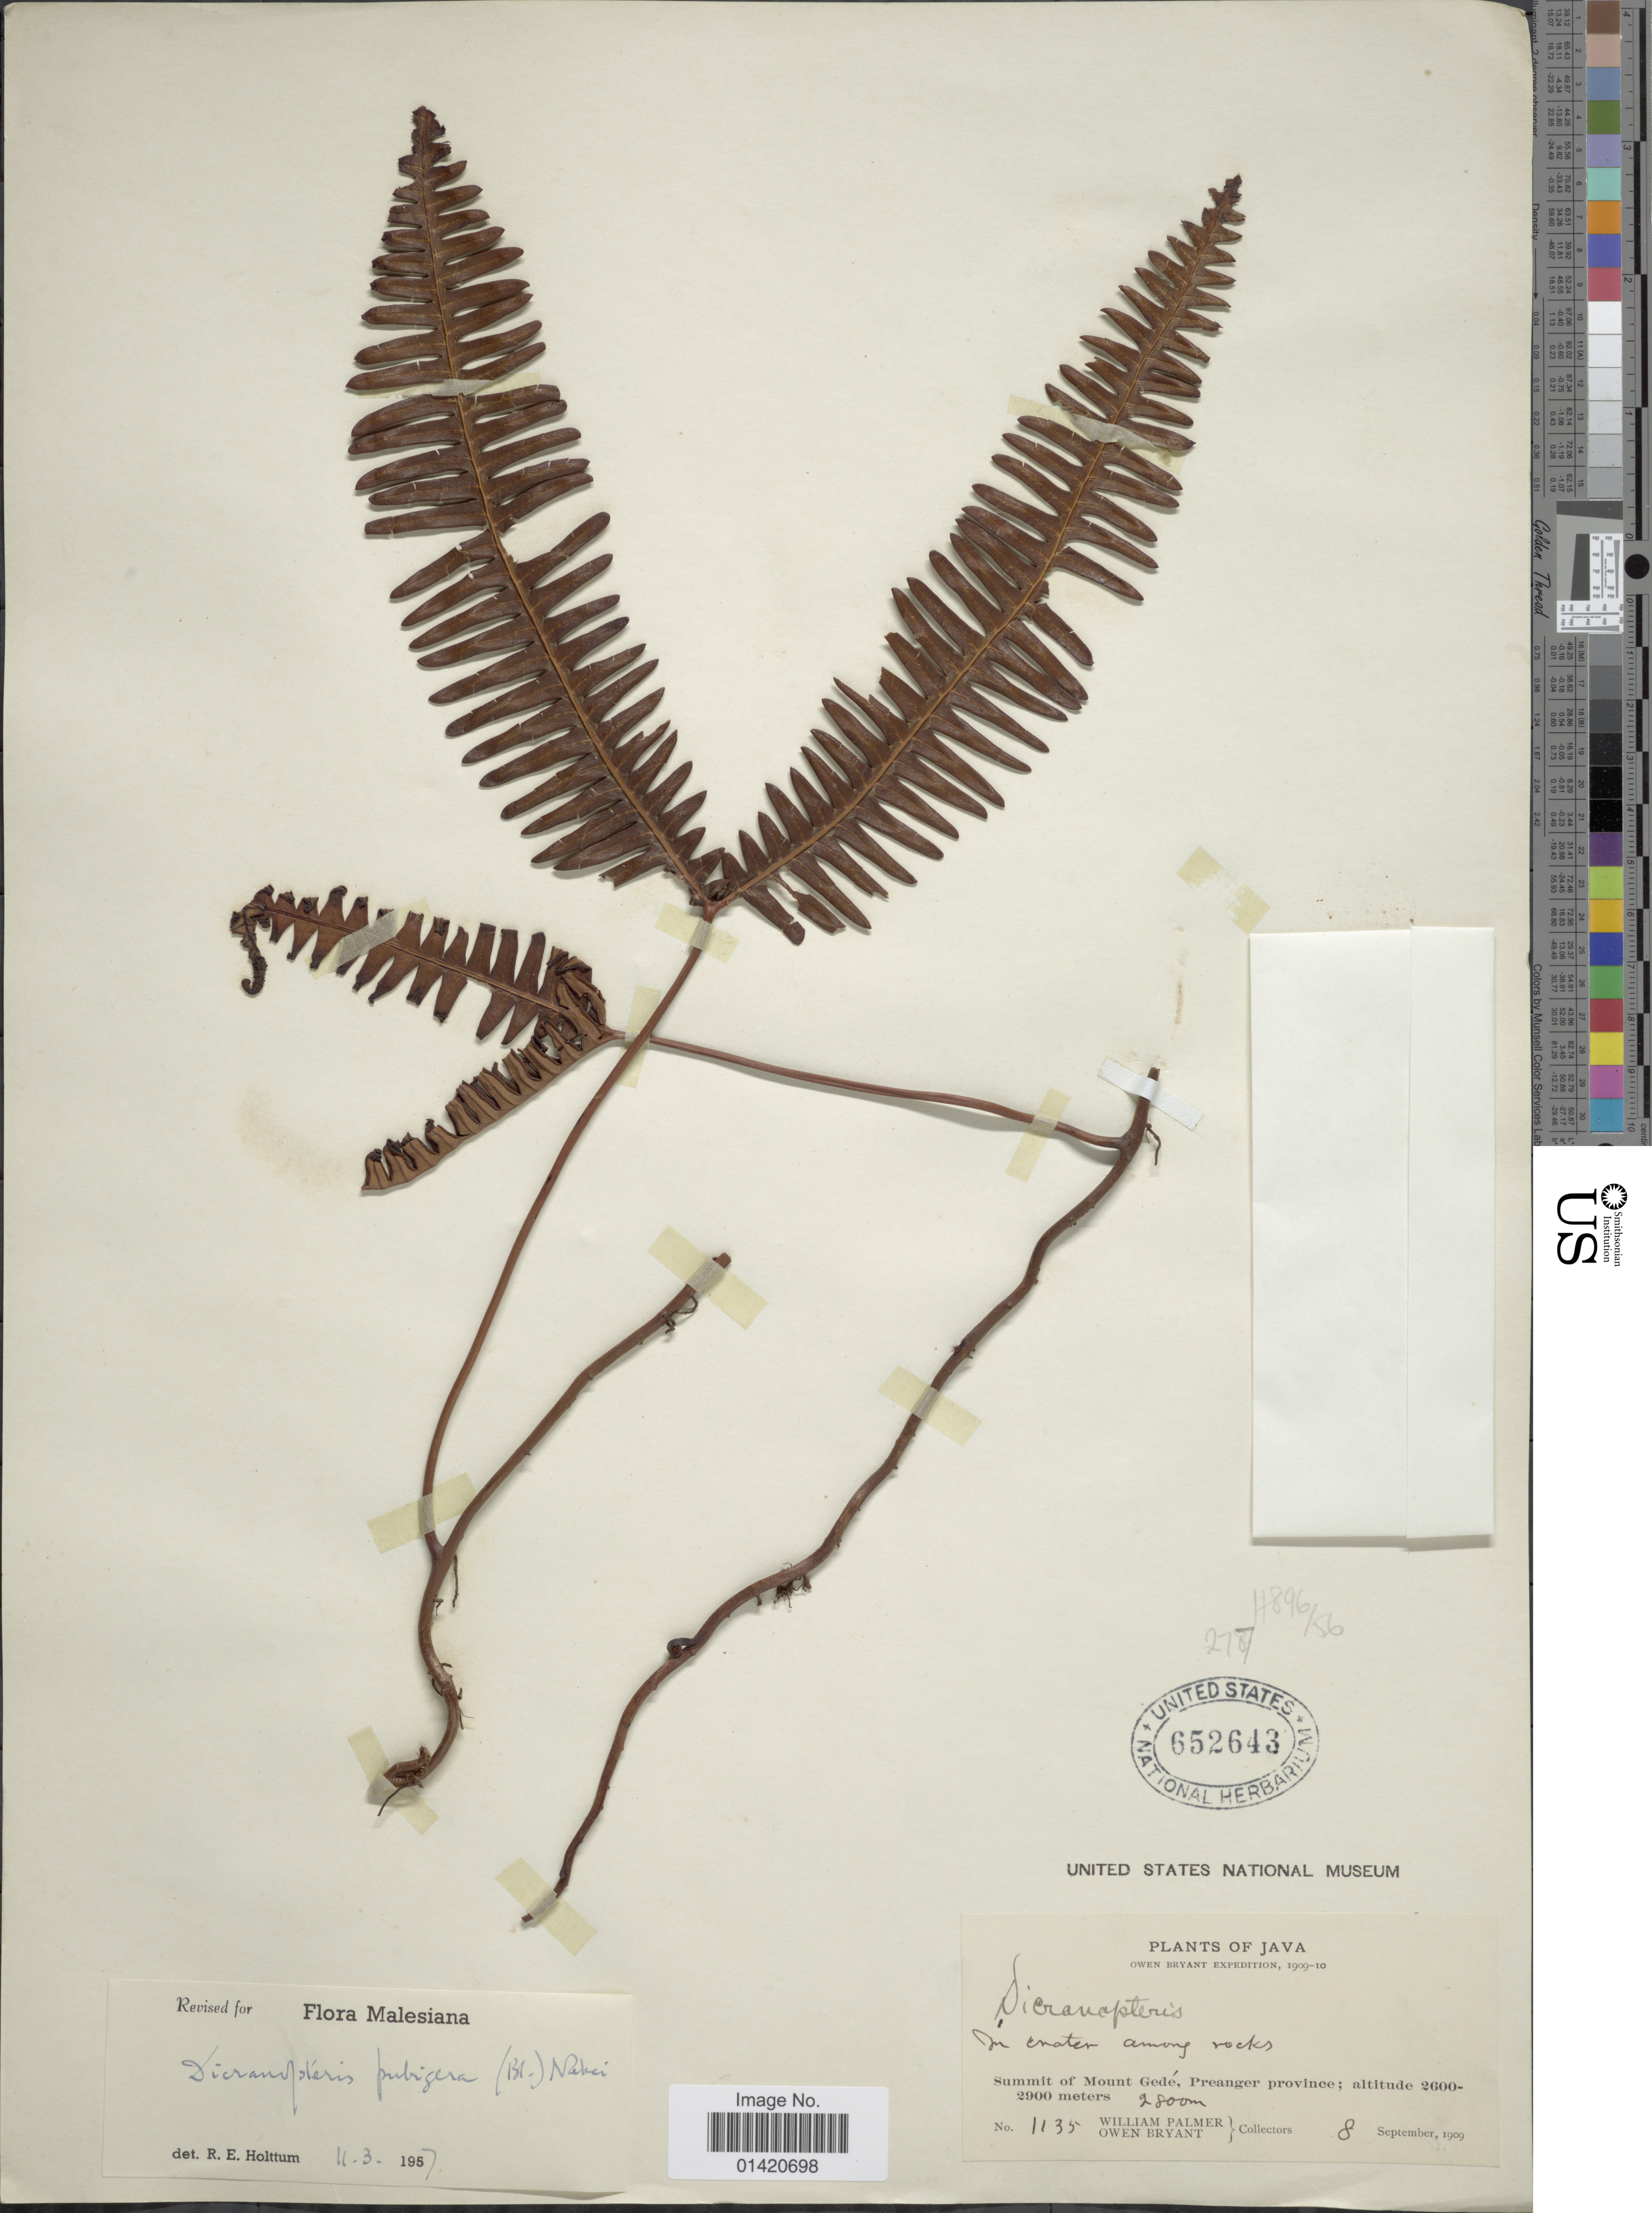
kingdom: Plantae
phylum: Tracheophyta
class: Polypodiopsida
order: Gleicheniales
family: Gleicheniaceae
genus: Dicranopteris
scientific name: Dicranopteris pubigera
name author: (Blume) Nakai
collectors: W. Palmer & O. Bryant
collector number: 1135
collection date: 1909-09-08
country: Indonesia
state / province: Java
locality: Summit of Mount Gedé, Preanger province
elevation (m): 2600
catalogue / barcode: US 652643